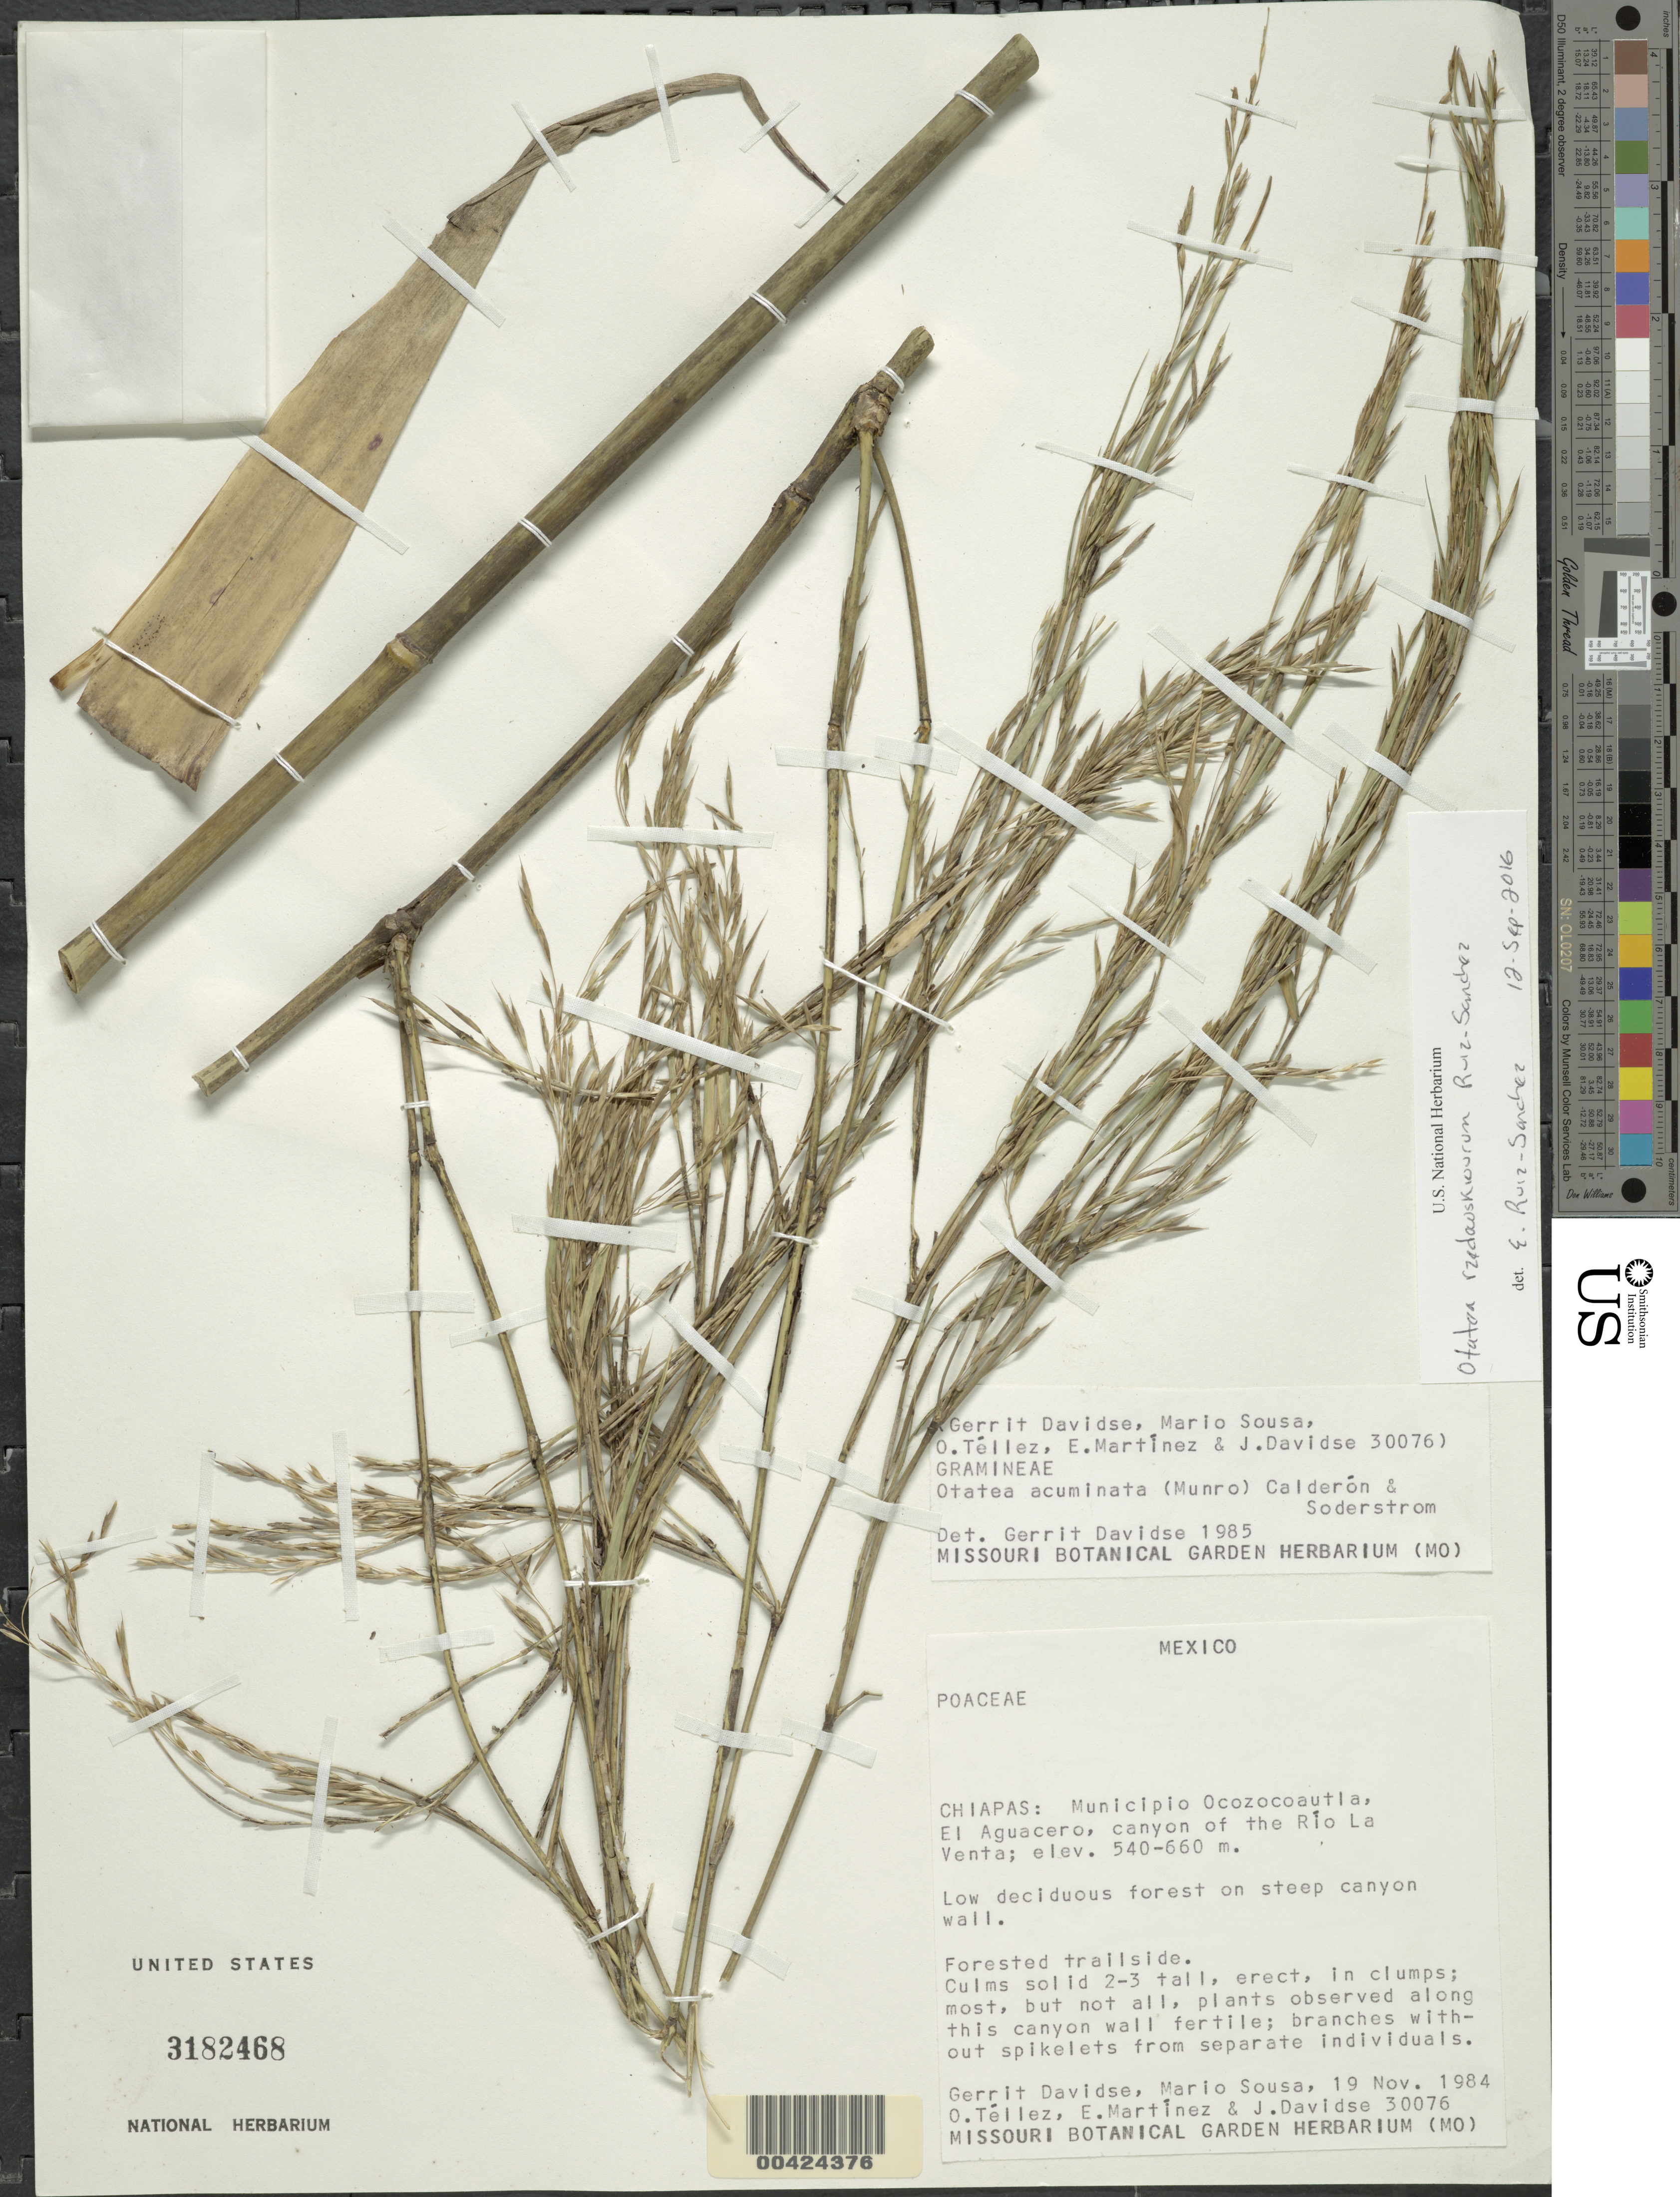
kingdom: Plantae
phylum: Tracheophyta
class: Liliopsida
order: Poales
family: Poaceae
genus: Otatea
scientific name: Otatea rzedowskiorum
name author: Ruíz-Sanchez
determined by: Ruíz-Sanchez, E.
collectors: G. Davidse, M. Sousa S., O. Téllez V., E. Martínez Soto & J. Davidse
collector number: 30076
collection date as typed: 19 Nov 1984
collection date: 1984-11-19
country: Mexico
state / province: Chiapas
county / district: Ocozocoautla de Espinosa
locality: El Aguacero, Canyon of the Rio la Venta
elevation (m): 540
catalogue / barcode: US 3182468